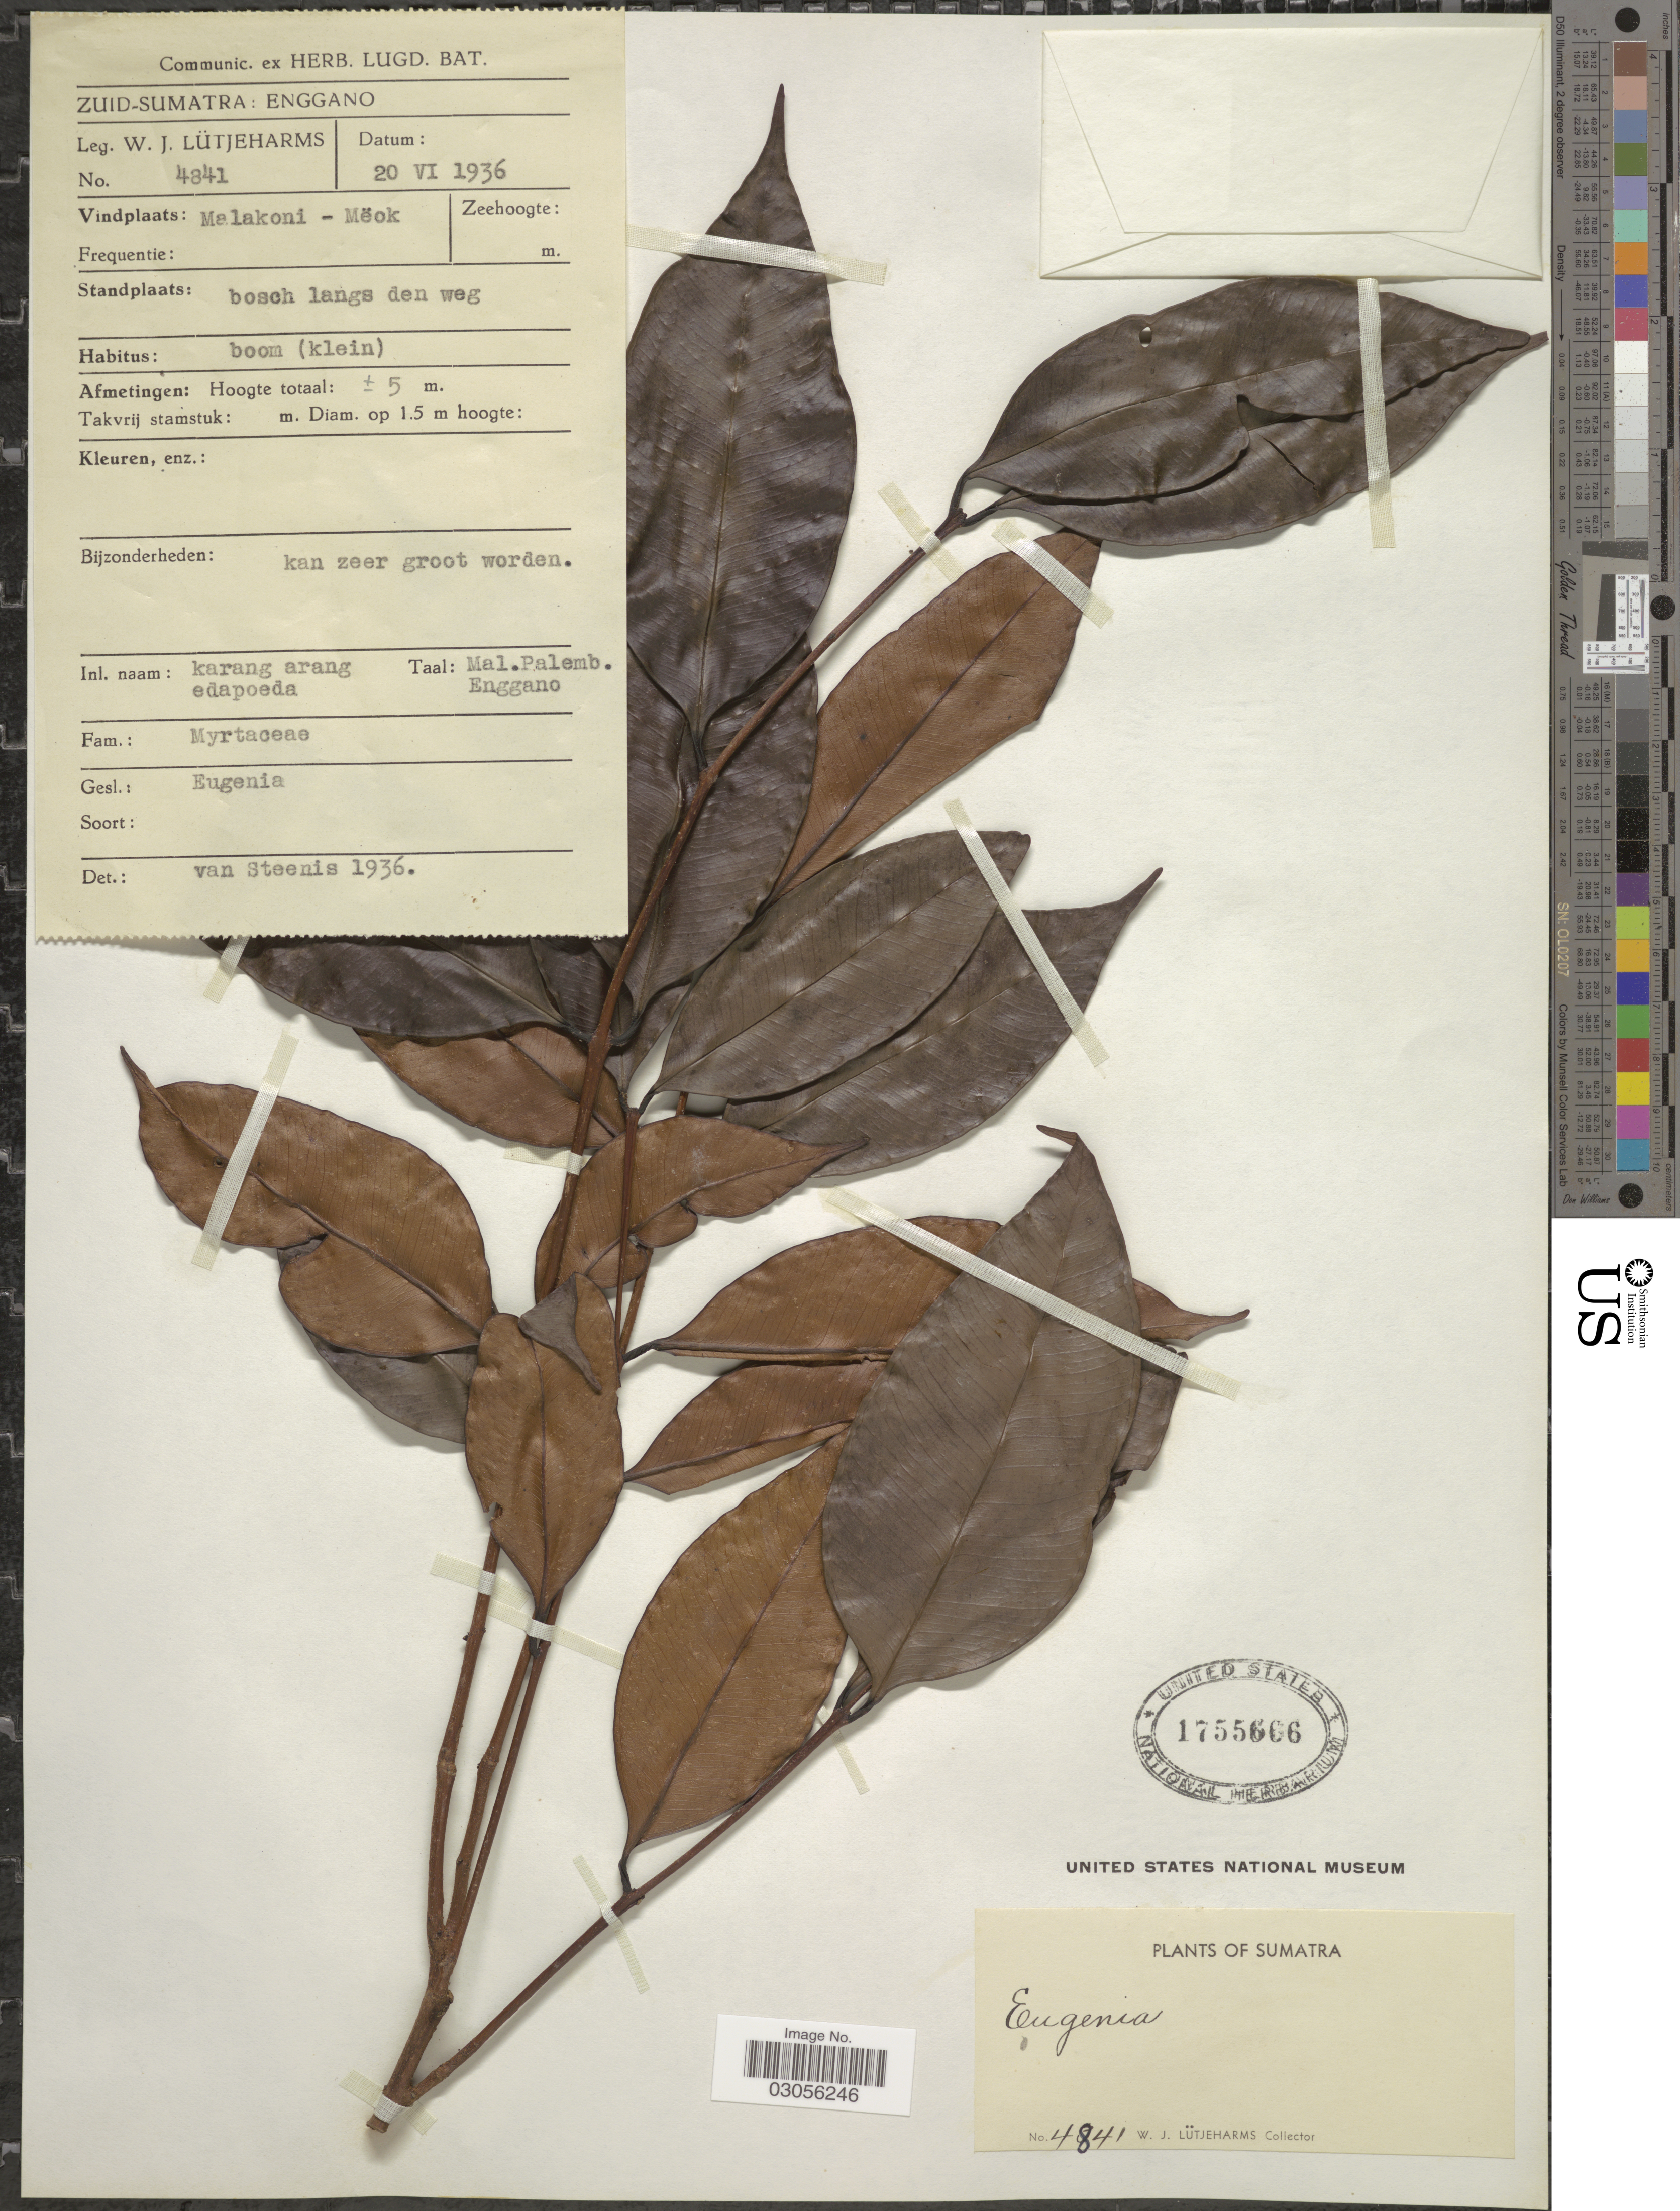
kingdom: Plantae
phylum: Tracheophyta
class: Magnoliopsida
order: Myrtales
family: Myrtaceae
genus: Syzygium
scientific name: Syzygium sp.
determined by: Strong, M. T., (US), Smithsonian Institution - National Museum of Natural History (UNITED STATES)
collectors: W. Lütjeharms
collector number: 4841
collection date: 1936-06-20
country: Indonesia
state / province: Sumatra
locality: Zuid-Sumatra: Enggano. Melakoni-Mëok.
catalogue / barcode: US 1755666